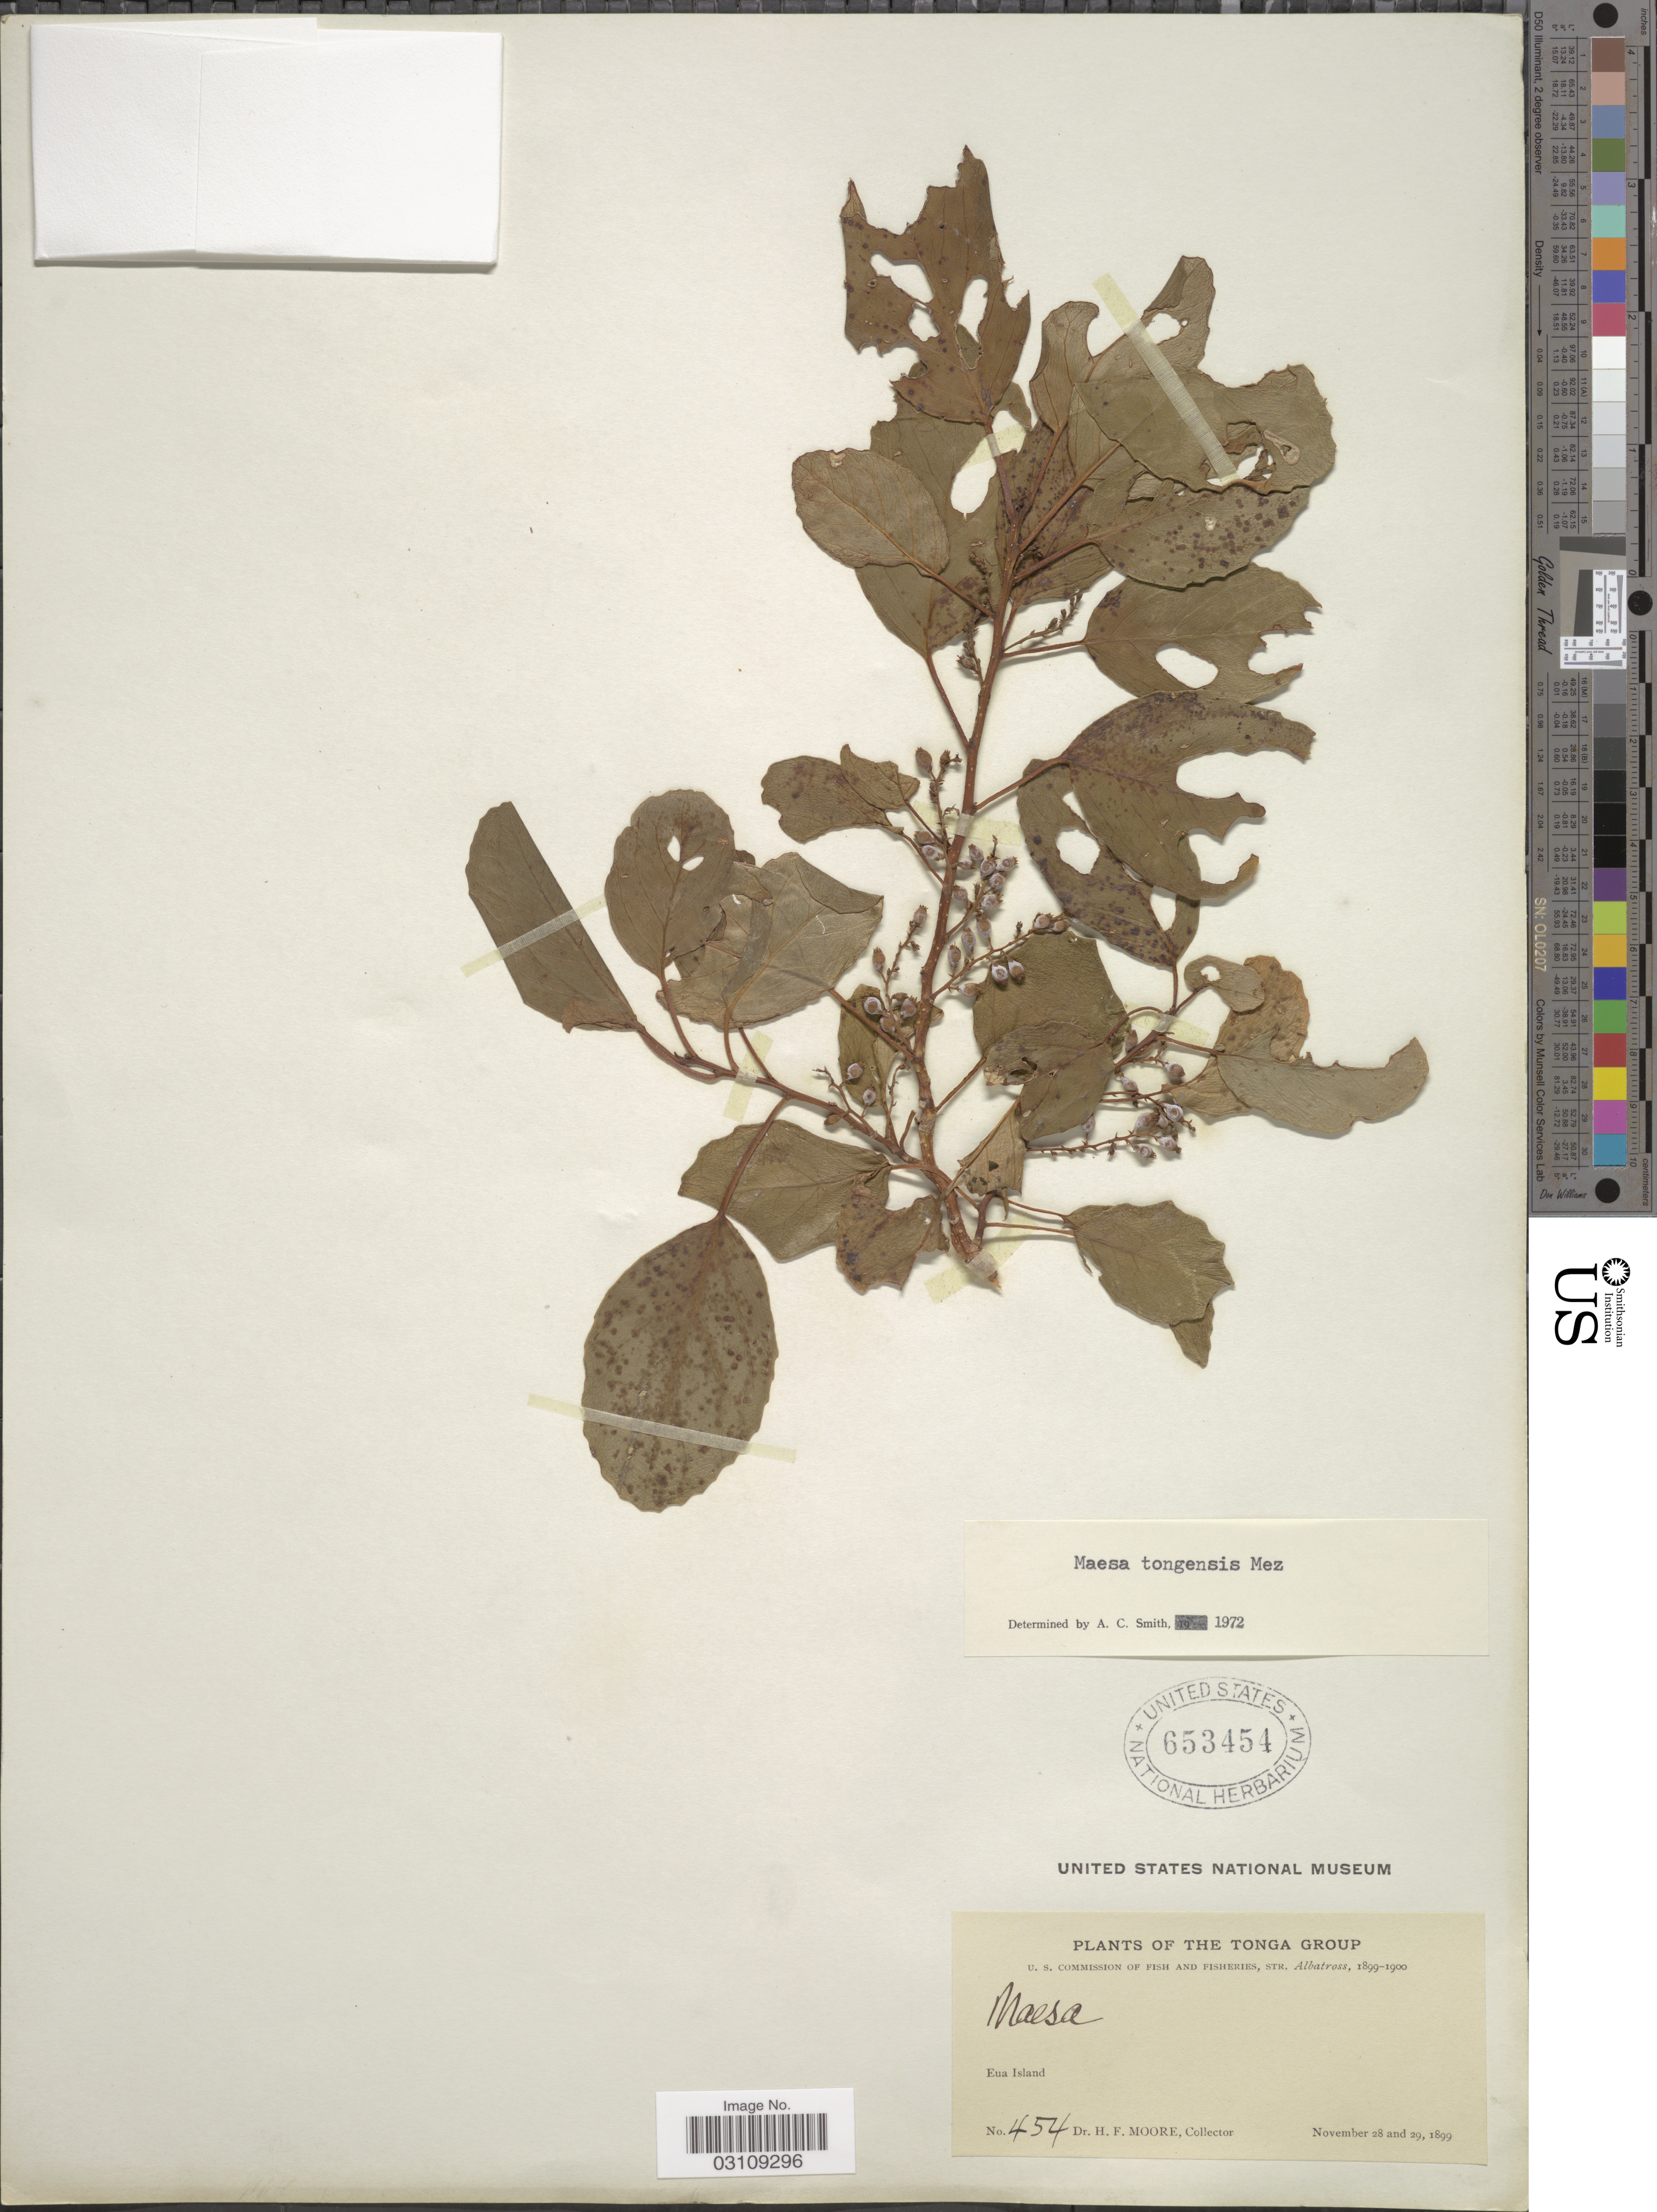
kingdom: Plantae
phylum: Tracheophyta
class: Magnoliopsida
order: Ericales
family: Primulaceae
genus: Maesa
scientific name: Maesa tongensis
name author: Mez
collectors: H. F. Moore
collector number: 454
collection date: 1899-11-28/1899-11-29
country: Tonga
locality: Tonga Group. Eua Island.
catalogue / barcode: US 653454